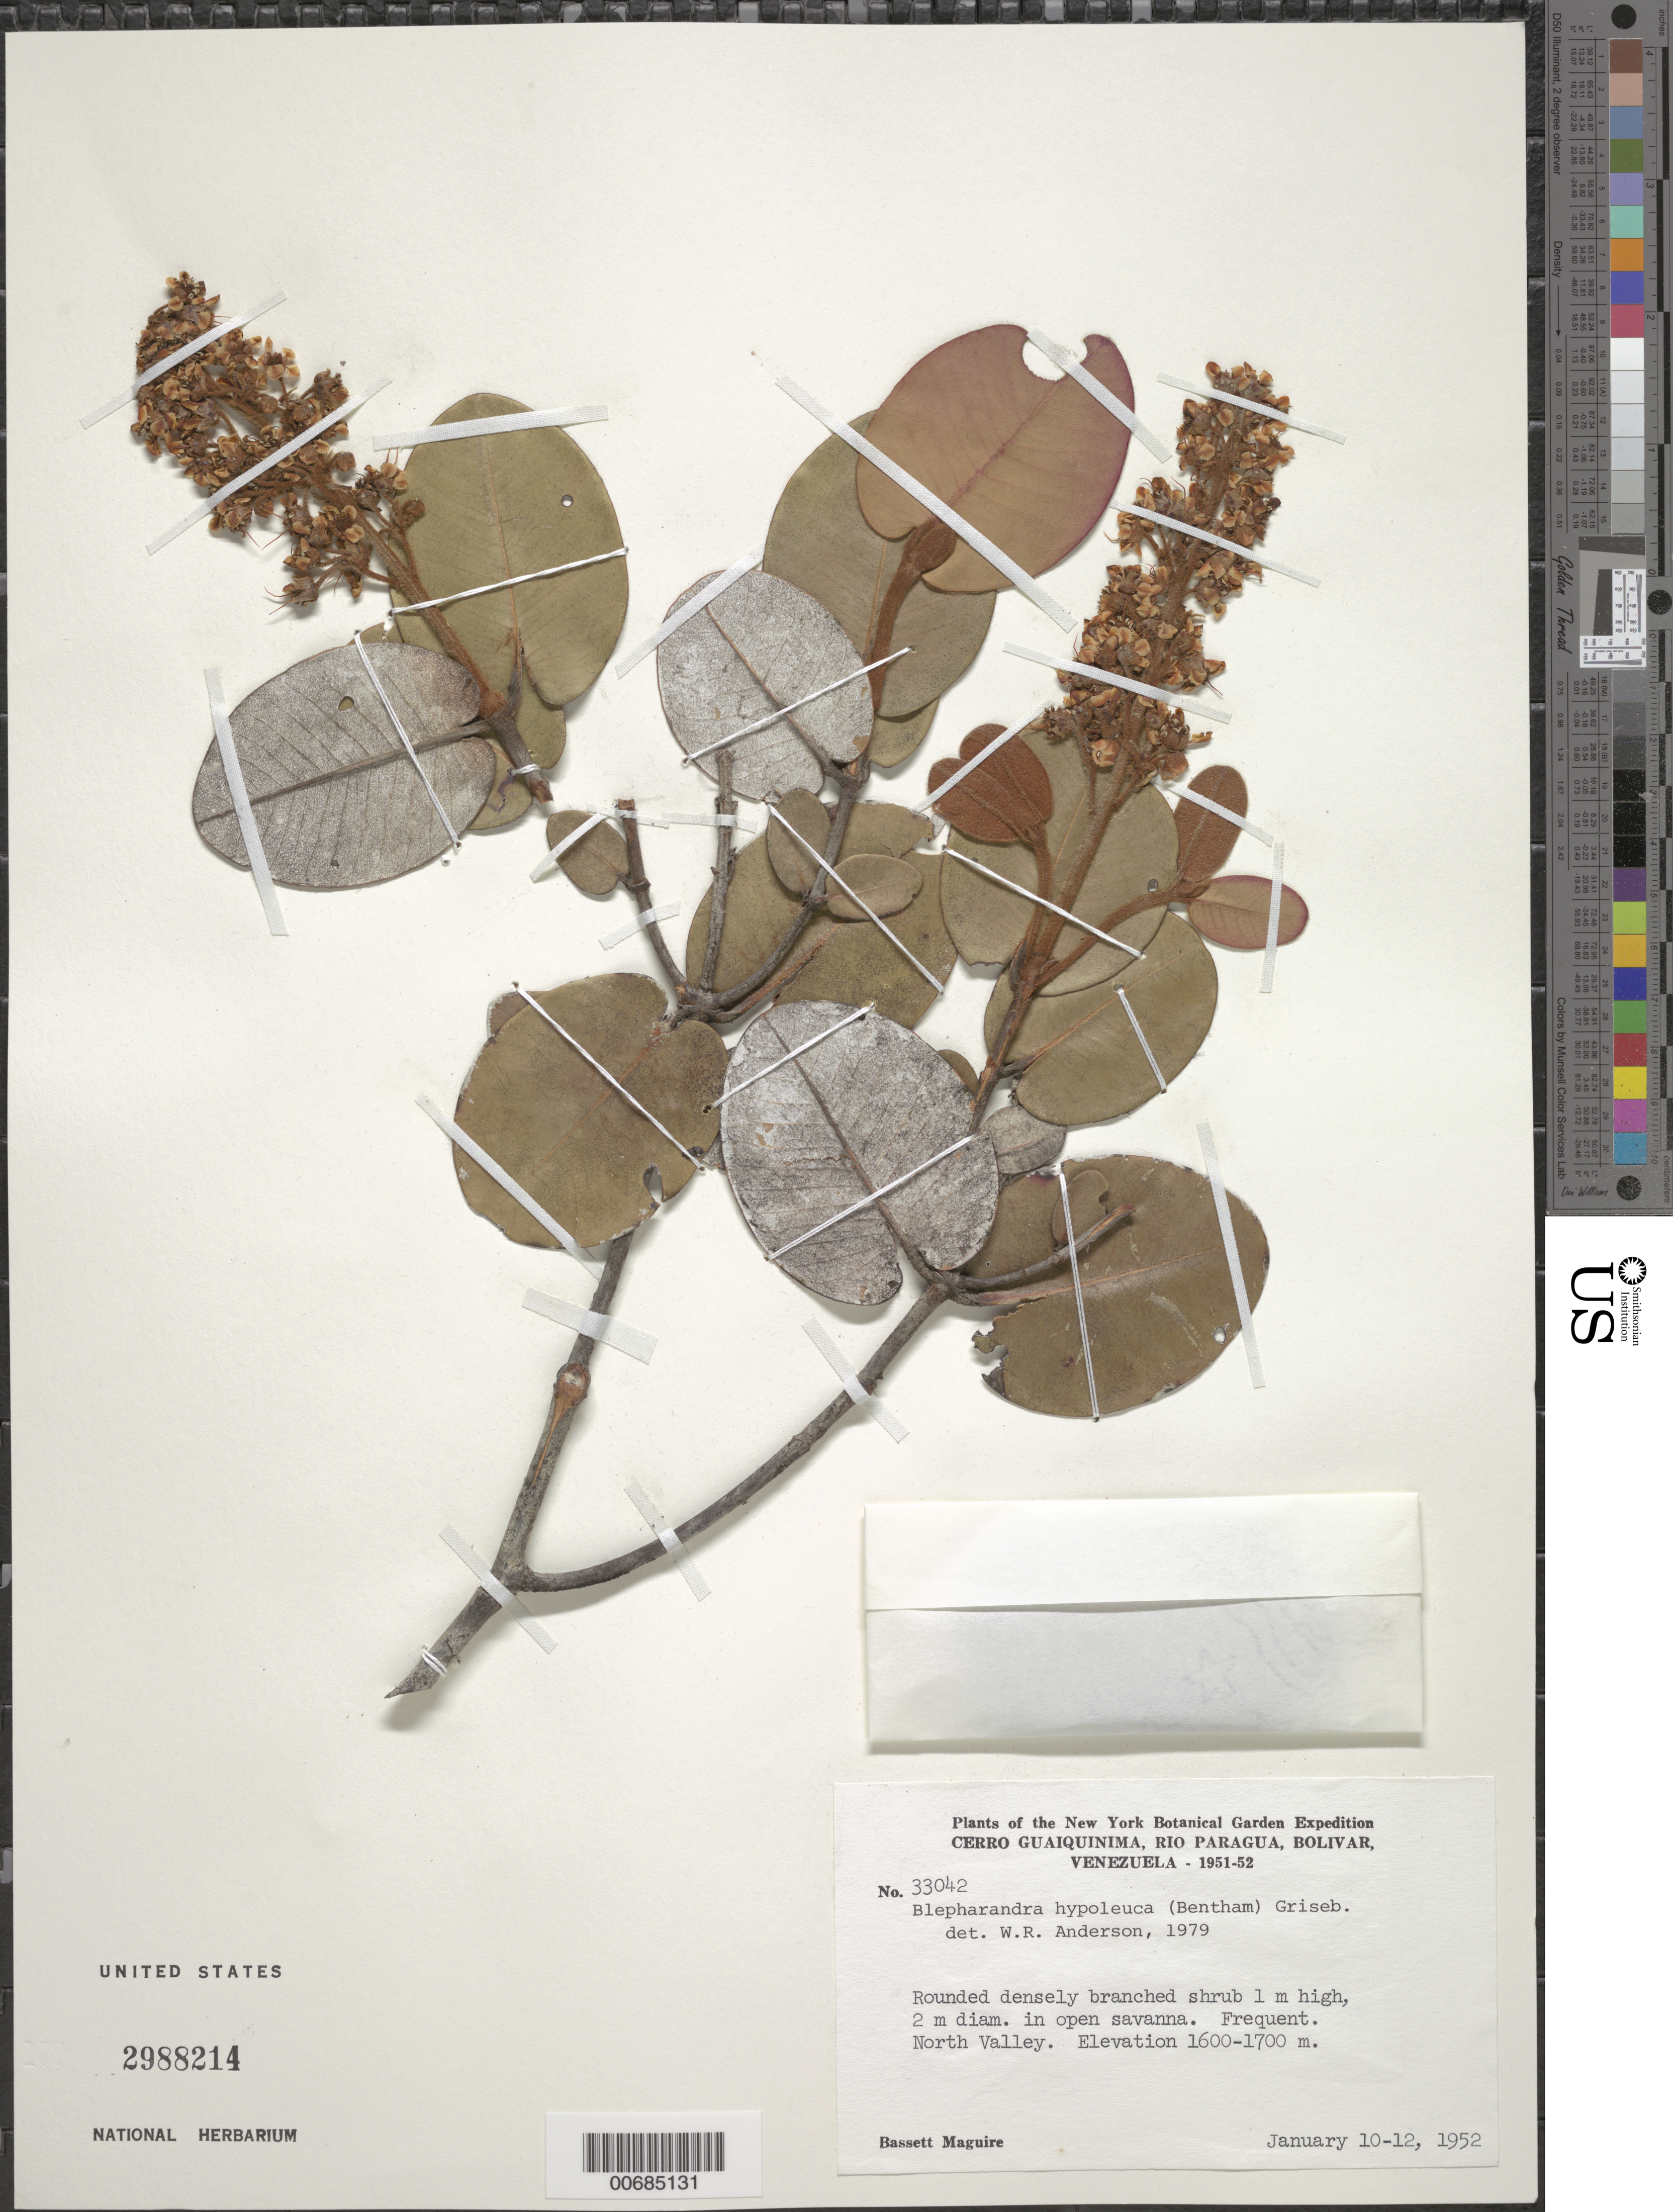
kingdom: Plantae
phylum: Tracheophyta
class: Magnoliopsida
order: Malpighiales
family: Malpighiaceae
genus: Blepharandra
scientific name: Blepharandra hypoleuca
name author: (Benth.) Griseb.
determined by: Anderson, W. R., (MICH), University of Michigan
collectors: B. Maguire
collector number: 33042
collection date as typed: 10-Jan-52 to 12-Jan-52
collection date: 1952-01-10/1952-01-12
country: Venezuela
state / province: Bolívar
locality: Cerro Guaiquinima, Río Paragua, "North Valley"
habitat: Open savanna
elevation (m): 1600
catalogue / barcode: US 2988214